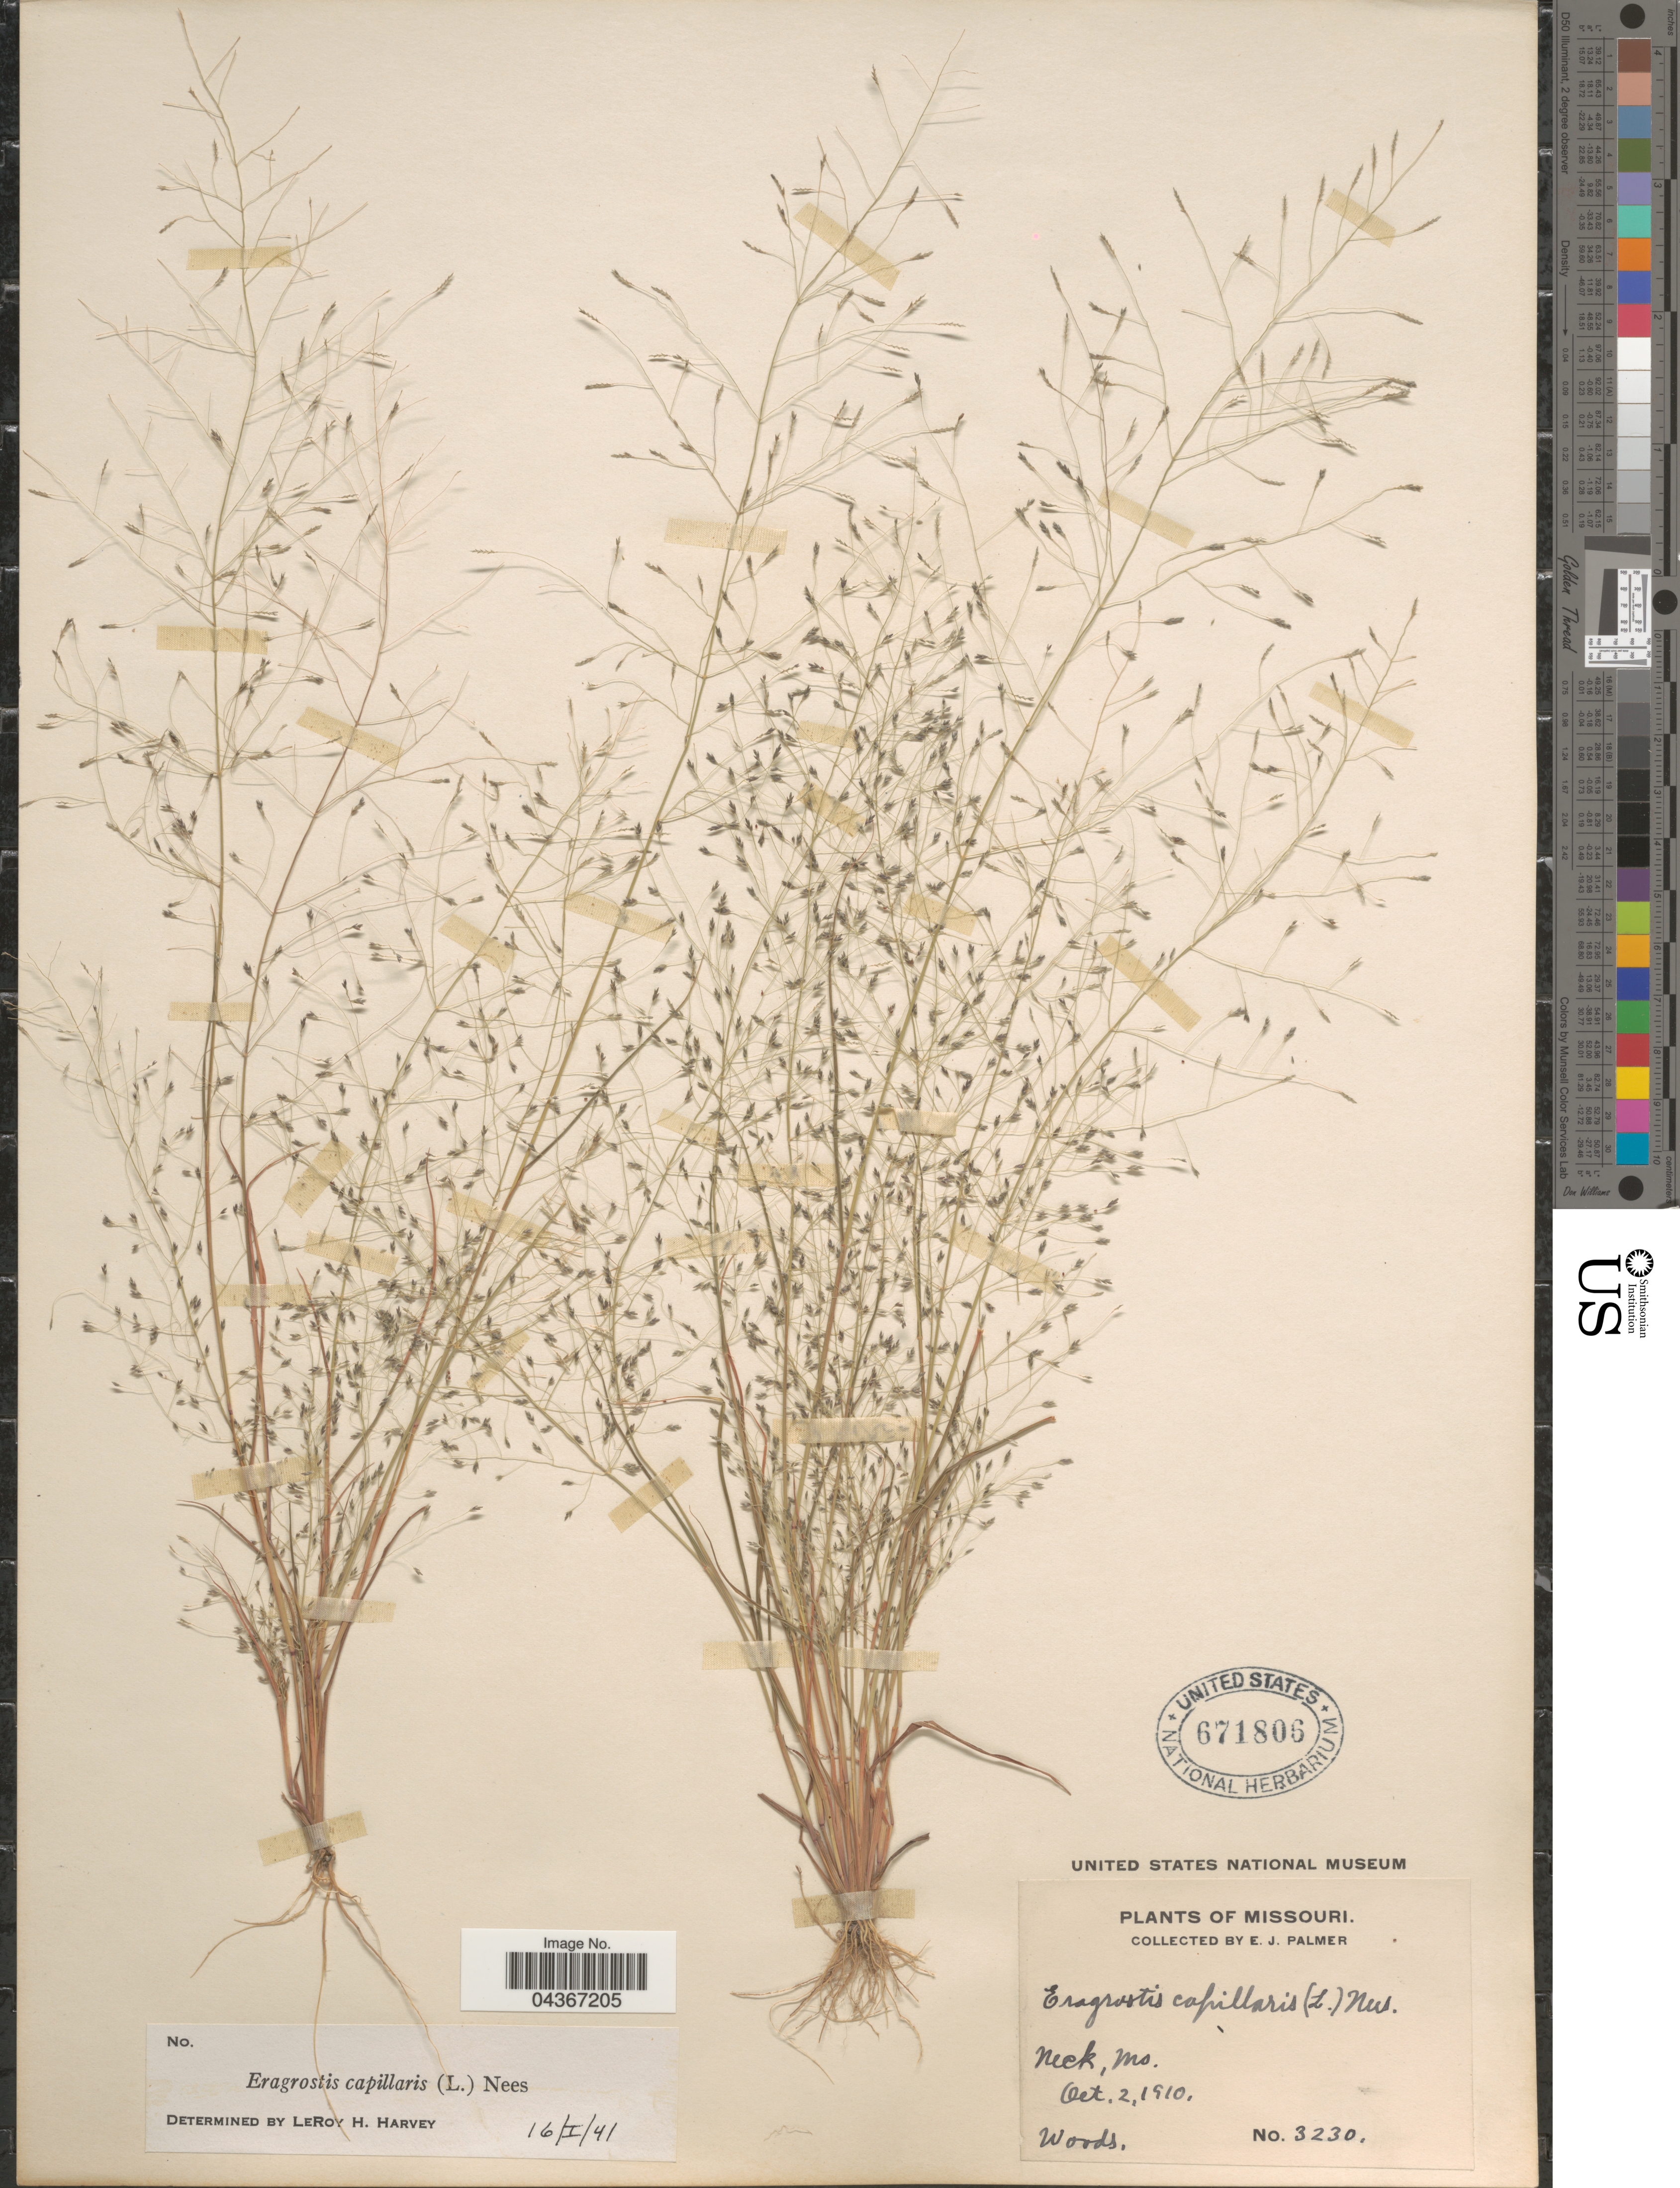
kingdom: Plantae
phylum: Tracheophyta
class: Liliopsida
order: Poales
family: Poaceae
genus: Eragrostis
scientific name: Eragrostis capillaris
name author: (L.) Nees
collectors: E. J. Palmer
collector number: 3230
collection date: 1910-10-02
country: United States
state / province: Missouri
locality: Neck.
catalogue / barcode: US 671806